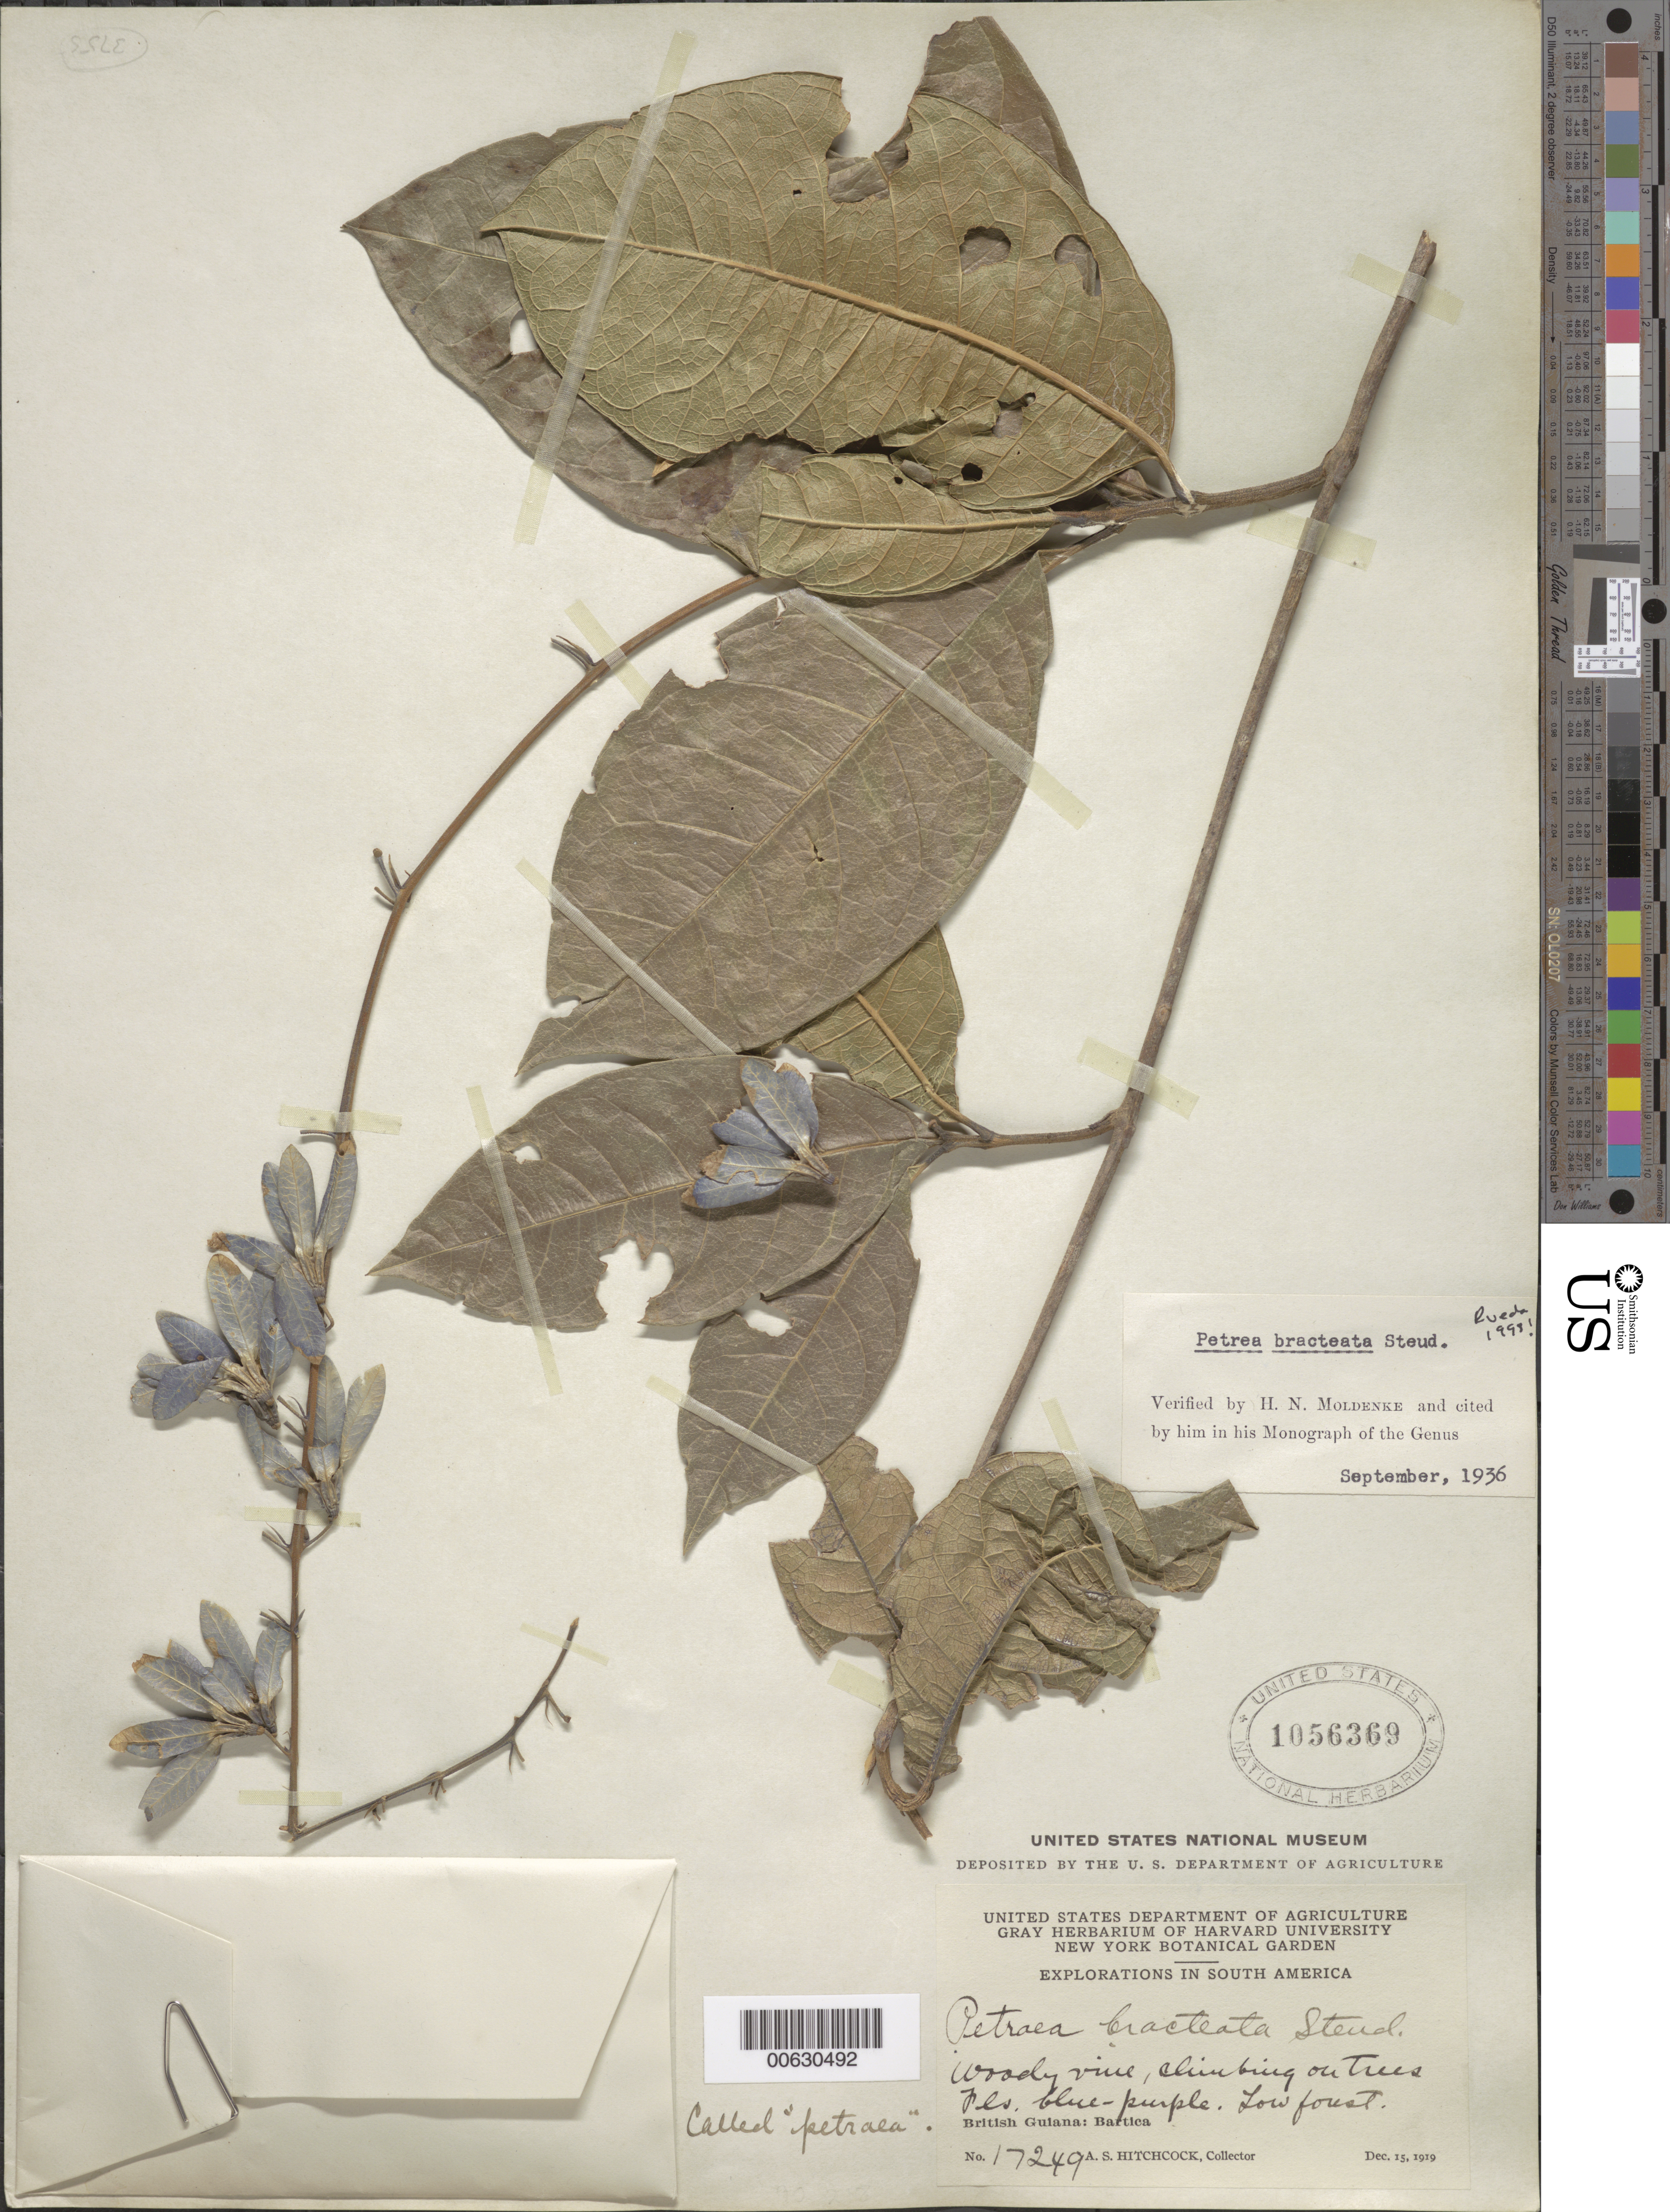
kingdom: Plantae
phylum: Tracheophyta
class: Magnoliopsida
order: Lamiales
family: Verbenaceae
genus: Petrea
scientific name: Petrea bracteata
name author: Steud.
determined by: Rueda, R. M.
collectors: A. S. Hitchcock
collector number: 17249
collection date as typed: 15-Dec-19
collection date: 1919-12-15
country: Guyana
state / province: Cuyuni-Mazaruni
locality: Bartica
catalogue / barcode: US 1056369